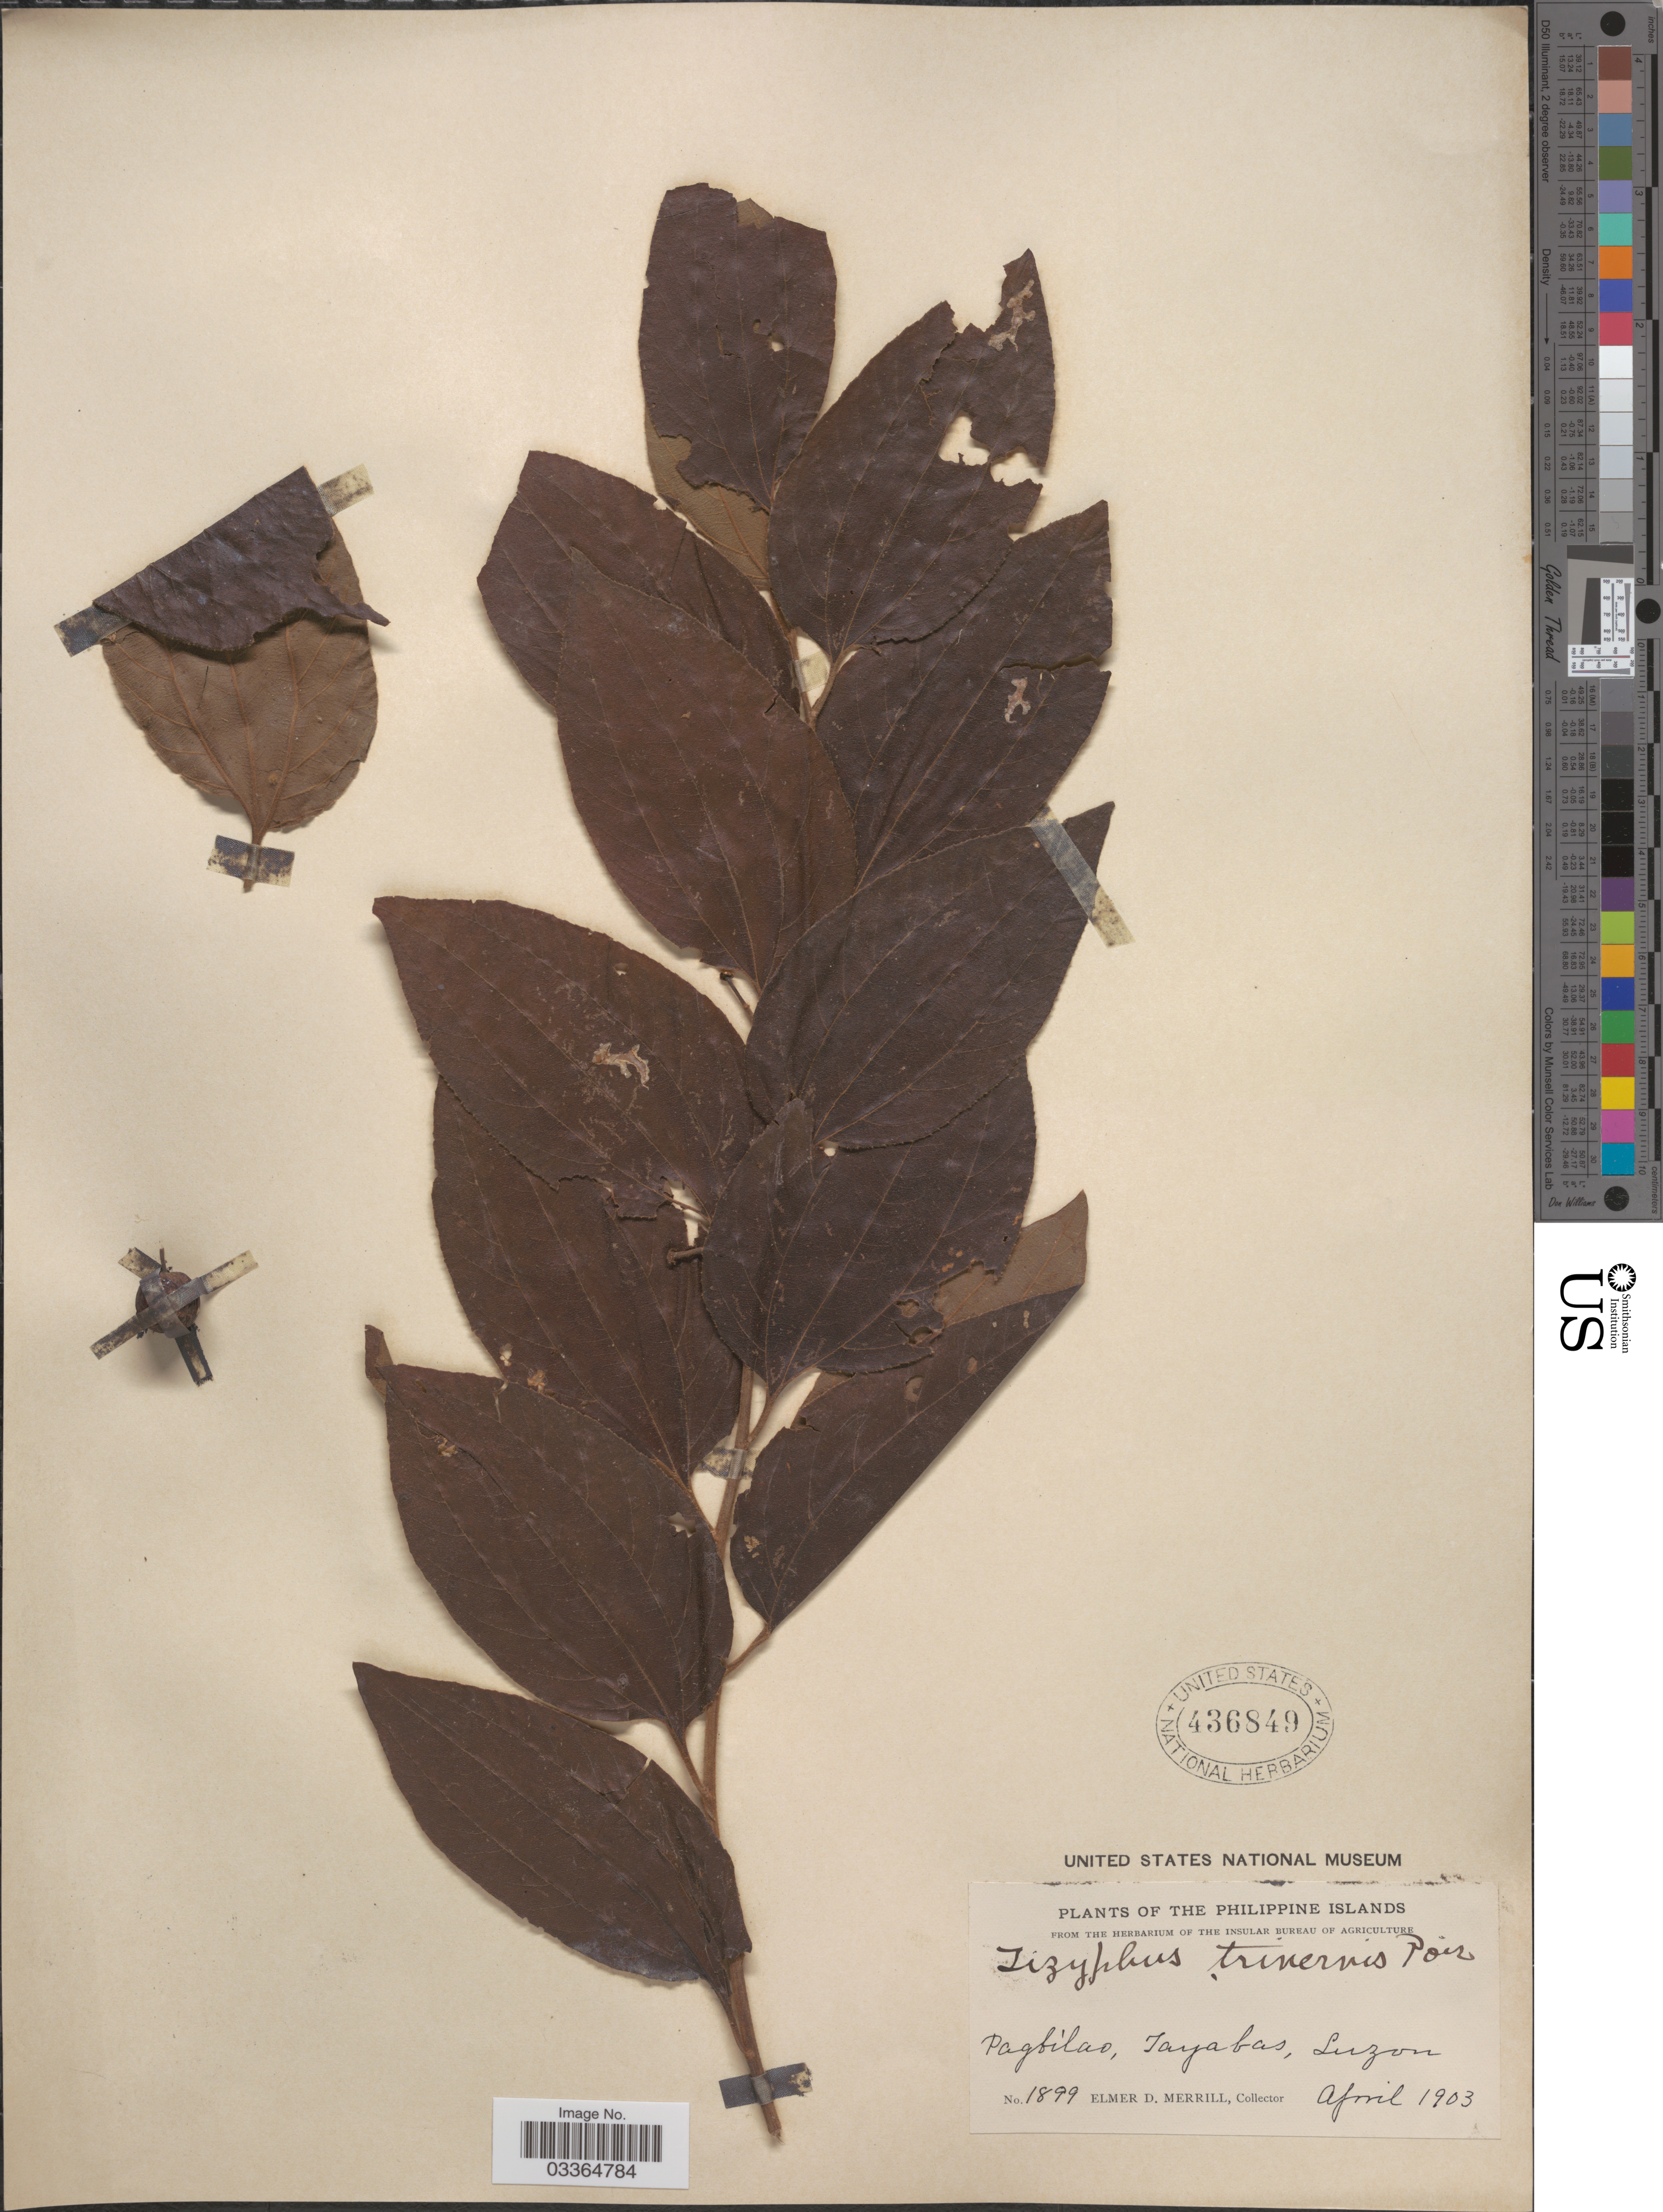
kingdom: Plantae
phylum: Tracheophyta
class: Magnoliopsida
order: Rosales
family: Rhamnaceae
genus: Ziziphus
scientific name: Ziziphus trinervia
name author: (Cav.) Poir.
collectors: E. D. Merrill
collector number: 1899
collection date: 1903-04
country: Philippines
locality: The Philippine Islands. Pagbilao, Tayabas, Luzon.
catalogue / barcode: US 436849